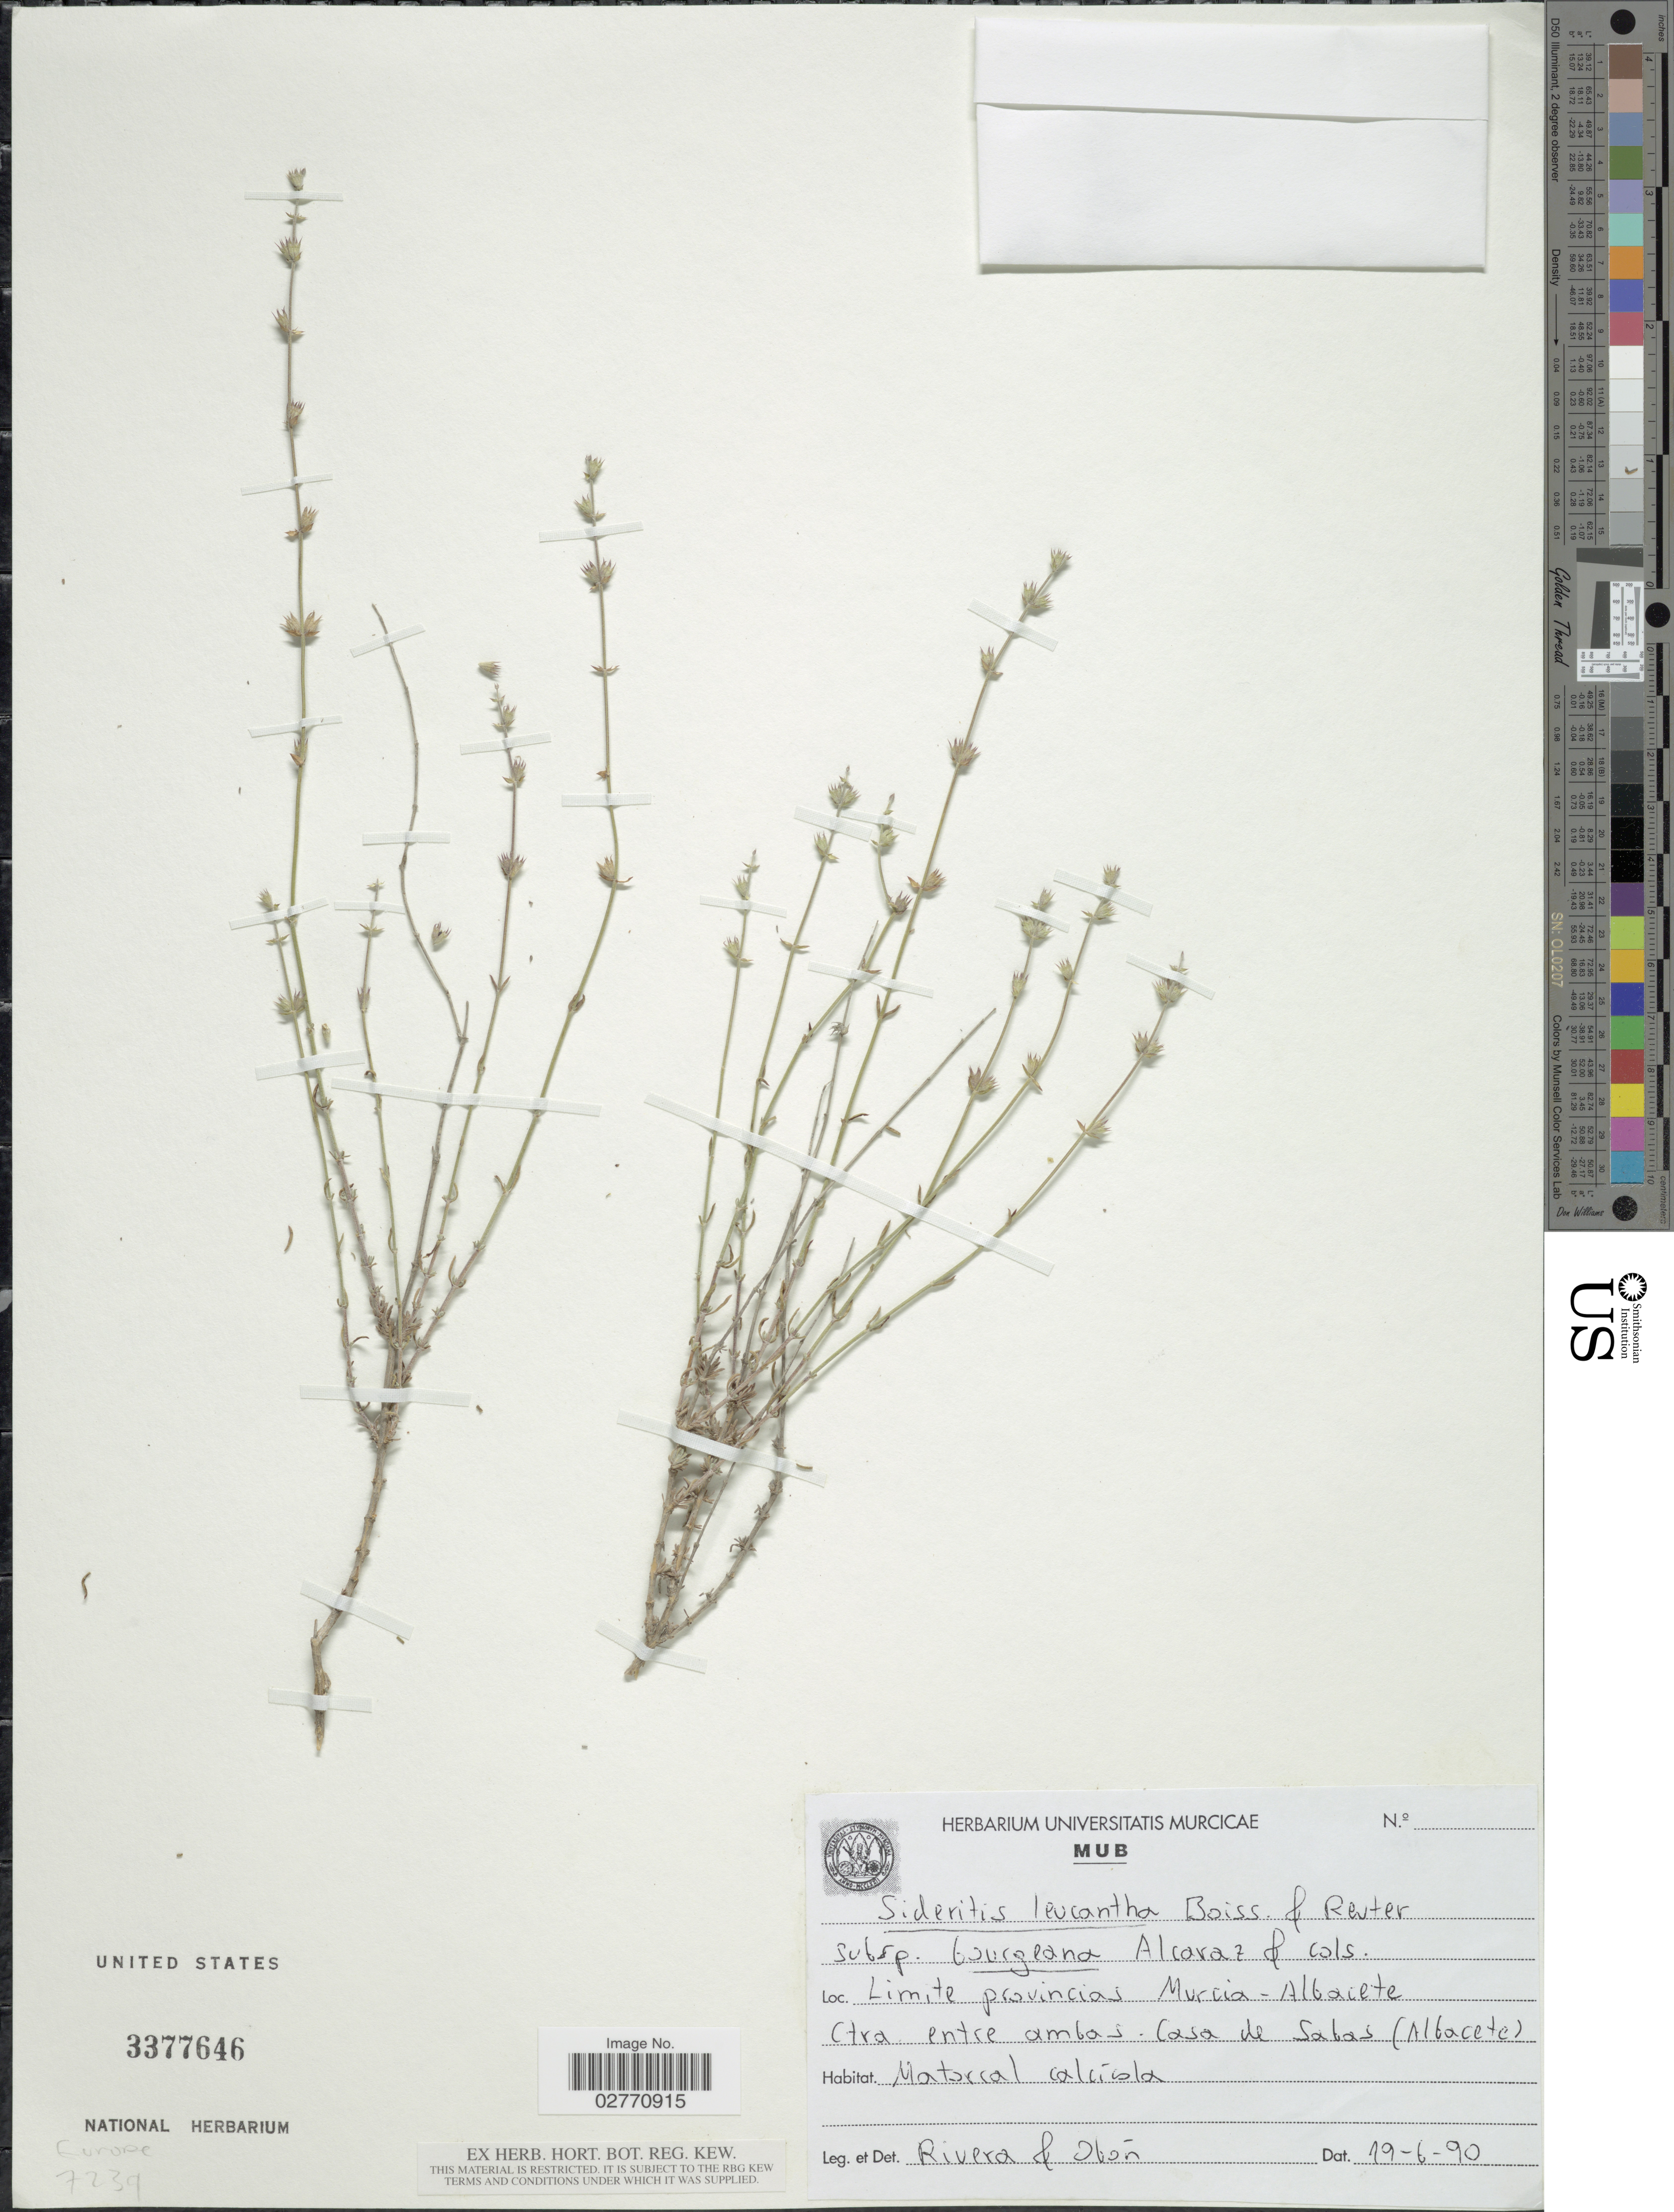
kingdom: Plantae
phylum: Tracheophyta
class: Magnoliopsida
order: Lamiales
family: Lamiaceae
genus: Sideritis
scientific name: Sideritis leucantha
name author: Cav.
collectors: Rivera & Obón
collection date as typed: Transcribed d/m/y: 19/6/90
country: Spain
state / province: Murcia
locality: Limite provincias Murcia-Albaiete Ctra entre ambas. Casa de Sabas. (Albacete).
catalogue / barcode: US 3377646